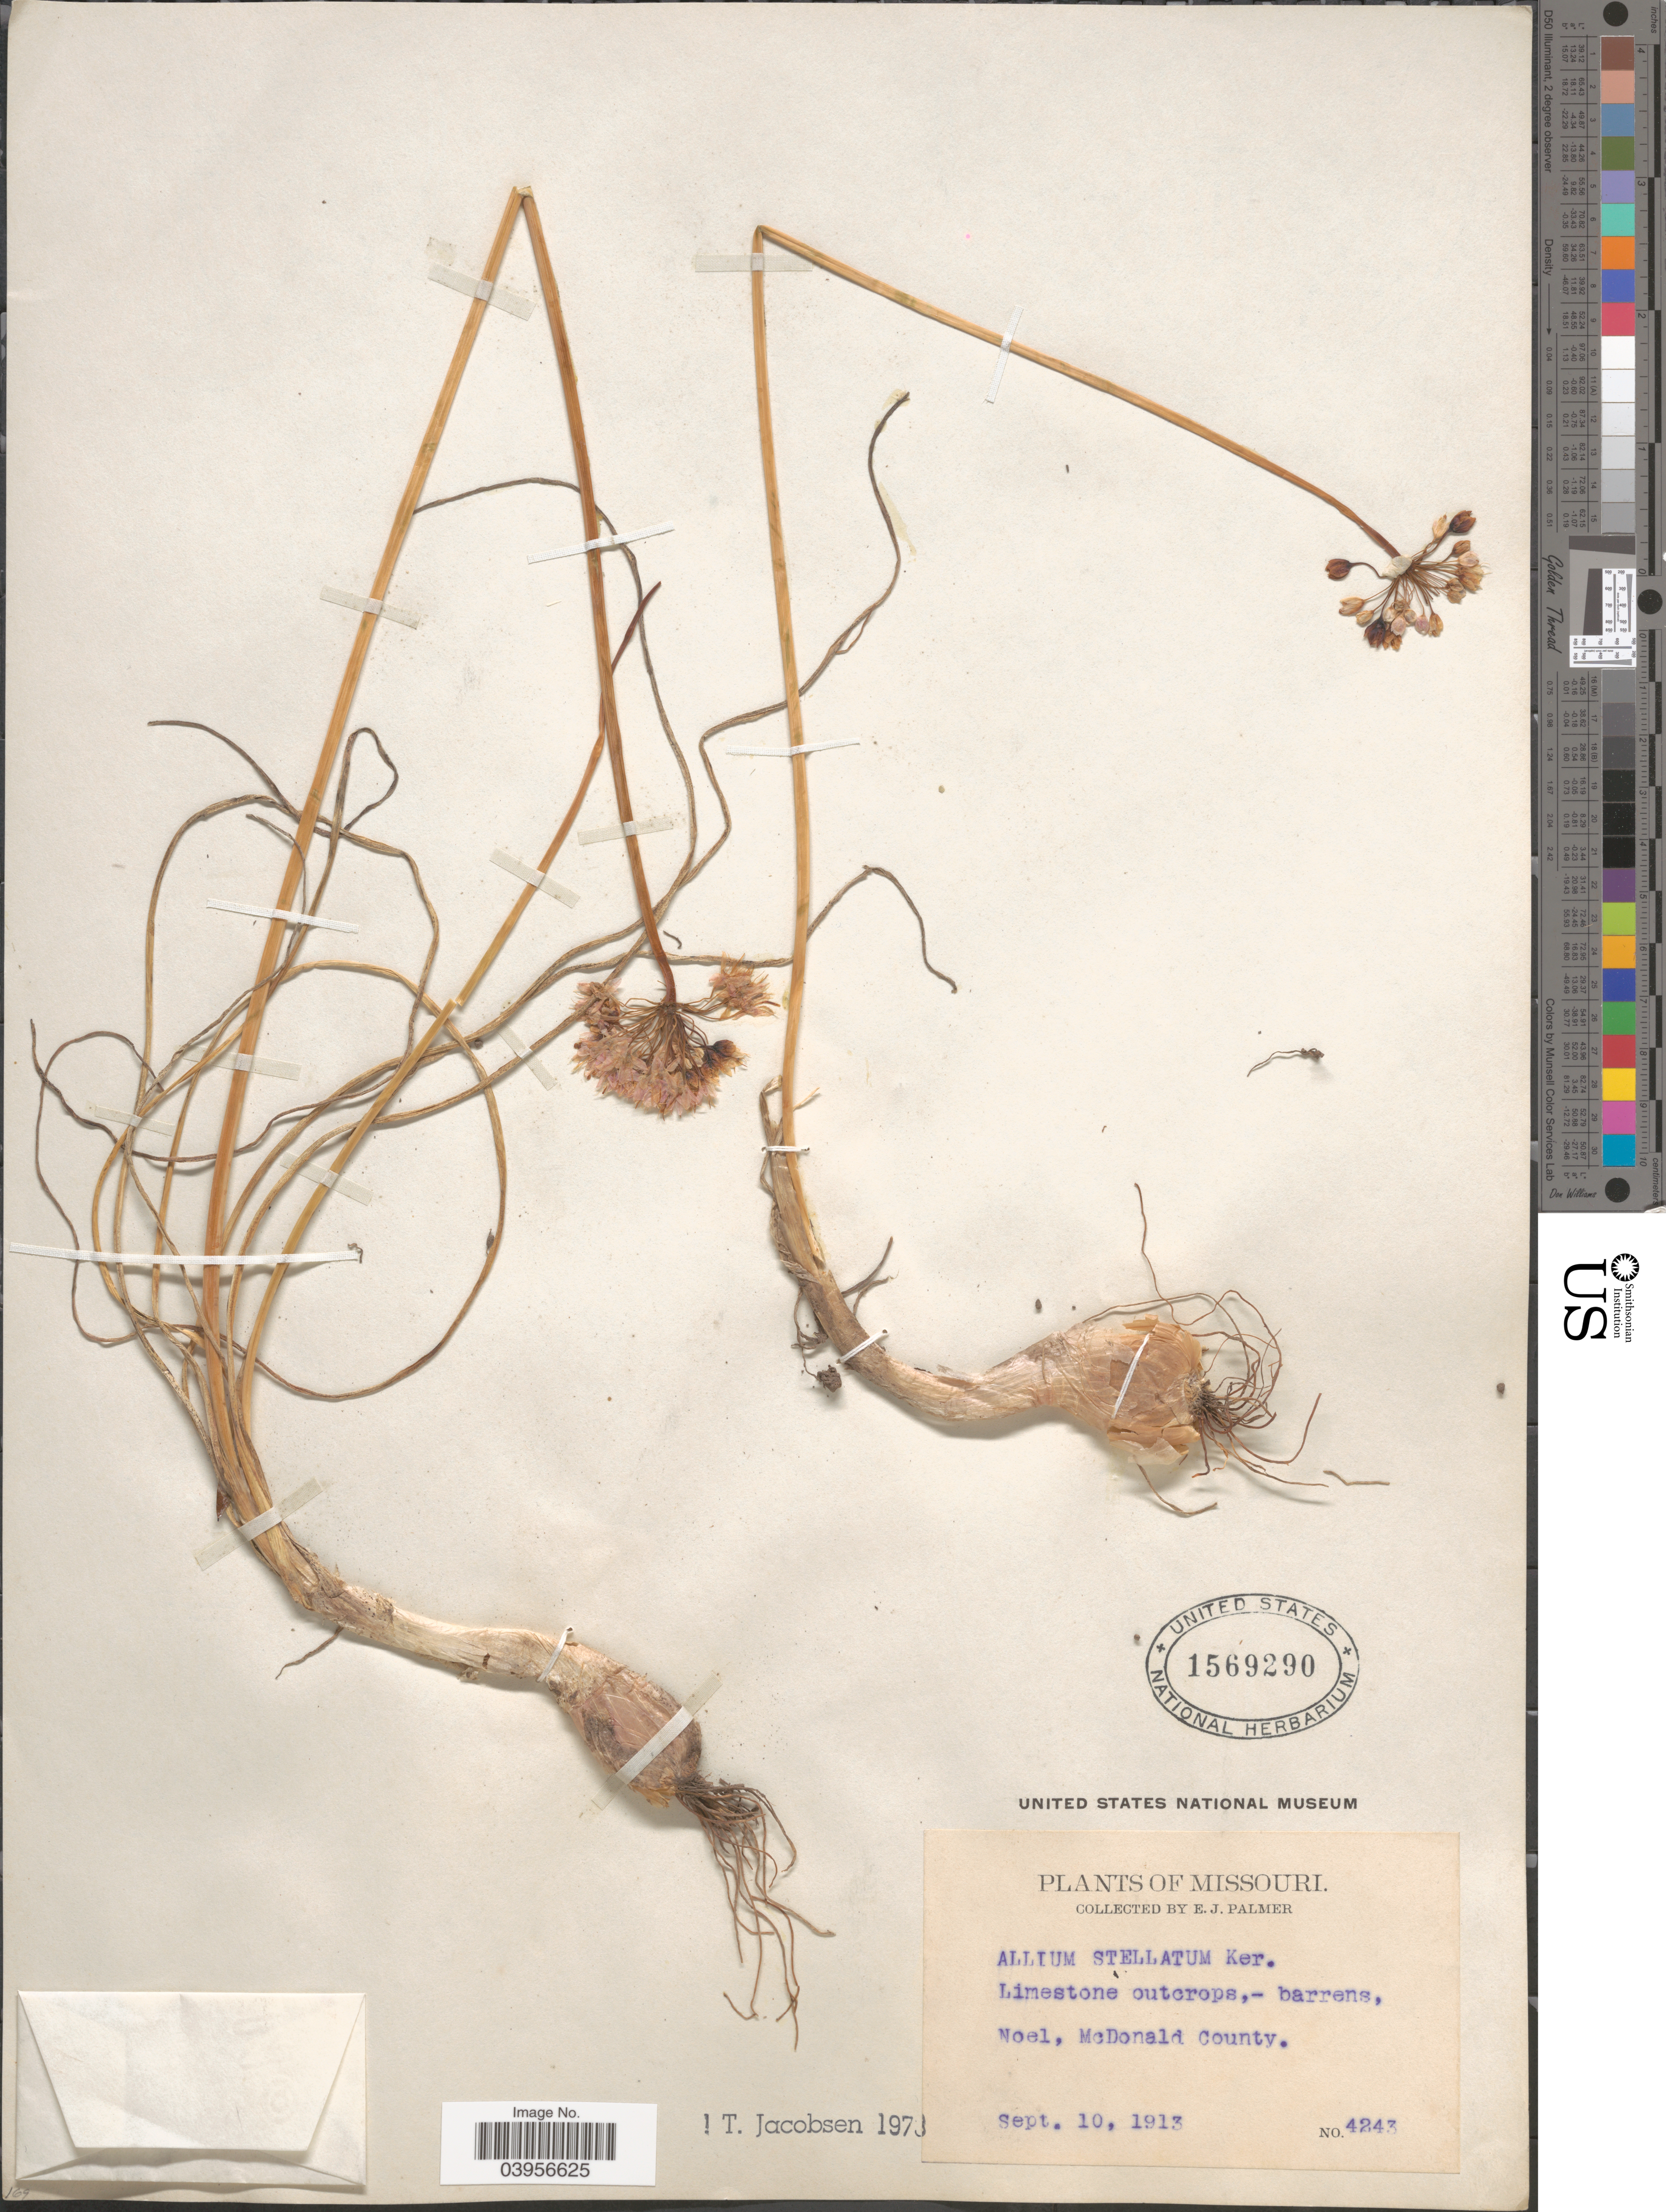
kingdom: Plantae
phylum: Tracheophyta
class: Liliopsida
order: Asparagales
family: Amaryllidaceae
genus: Allium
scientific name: Allium stellatum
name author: Nutt. ex Ker Gawl.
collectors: E. J. Palmer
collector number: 4243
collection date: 1913-09-10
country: United States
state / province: Missouri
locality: Limestone outcrops,- barrens, Noel, McDonald County.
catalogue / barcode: US 1569290